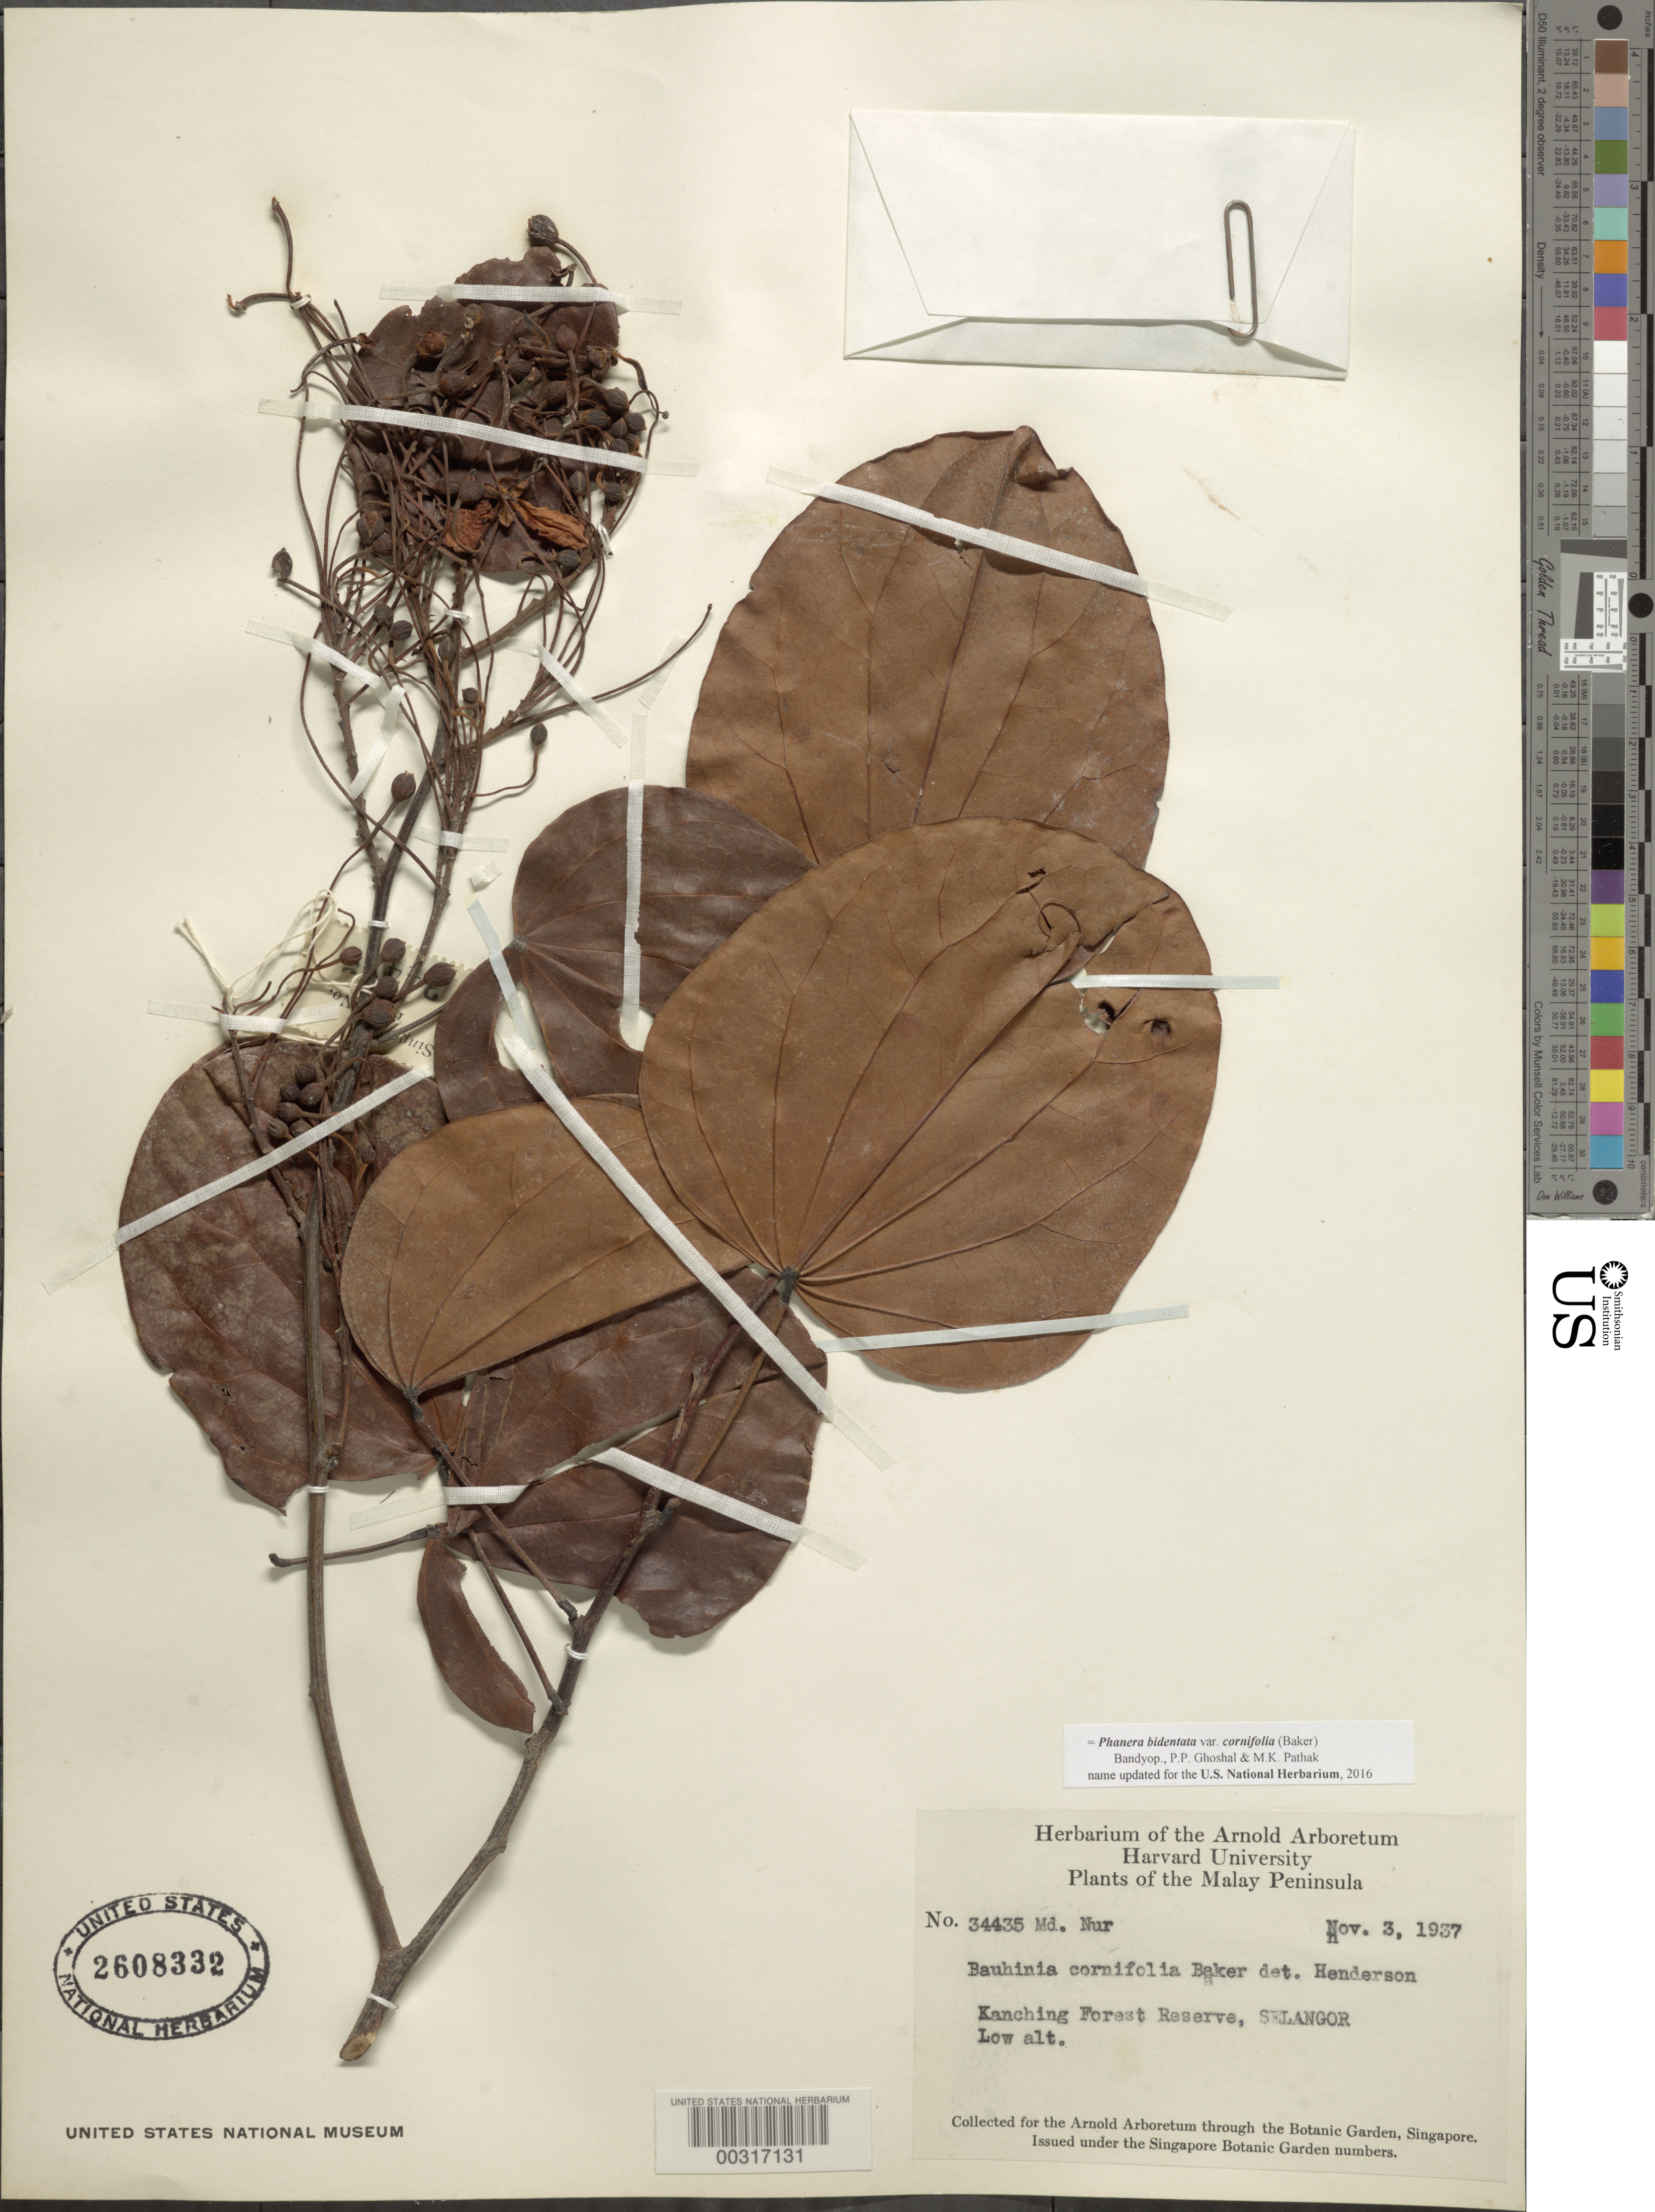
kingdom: Plantae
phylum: Tracheophyta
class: Magnoliopsida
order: Fabales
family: Fabaceae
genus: Phanera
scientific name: Phanera cornifolia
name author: Baker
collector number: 34435 Md. Nur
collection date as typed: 03 Nov 1937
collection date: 1937-11-03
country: Malaysia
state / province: Selangor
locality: Kanching forest reserve [Malay Peninsula]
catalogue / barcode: US 2608332